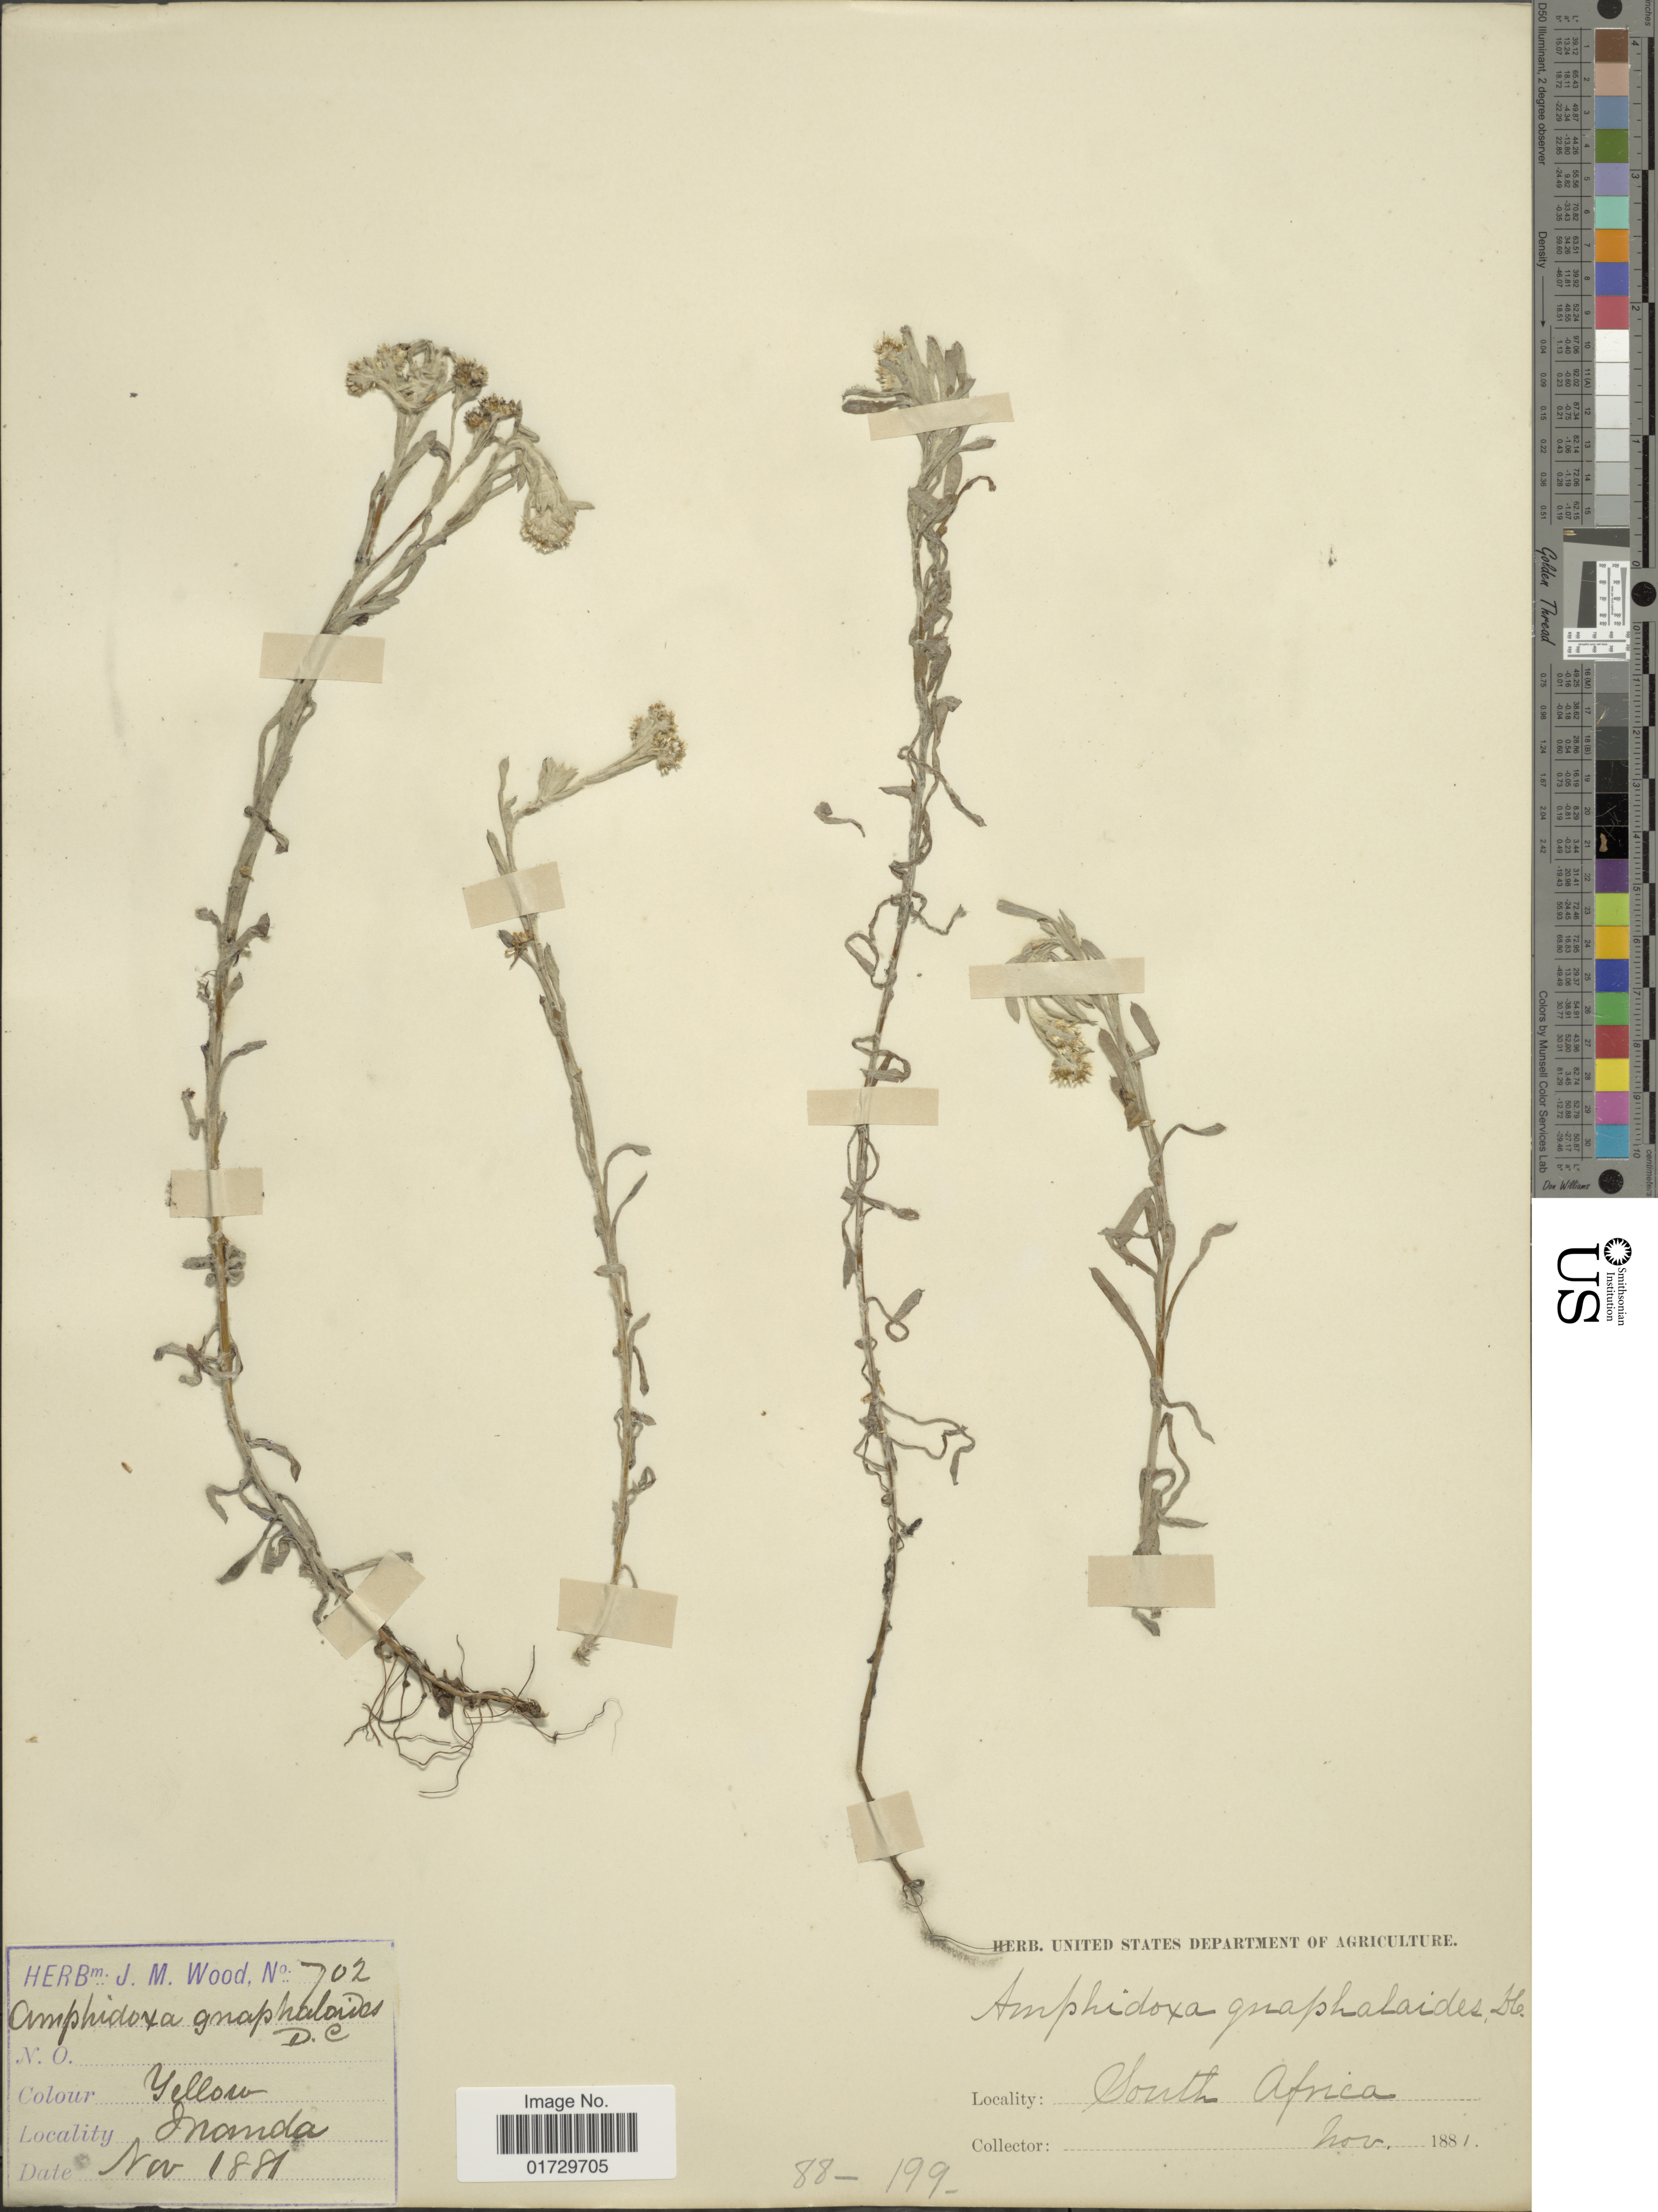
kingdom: Plantae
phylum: Tracheophyta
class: Magnoliopsida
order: Asterales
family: Asteraceae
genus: Amphidoxa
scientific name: Amphidoxa gnaphalodes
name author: DC.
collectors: ex herb. J. M. Wood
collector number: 702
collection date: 1881-11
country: South Africa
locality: Inanda